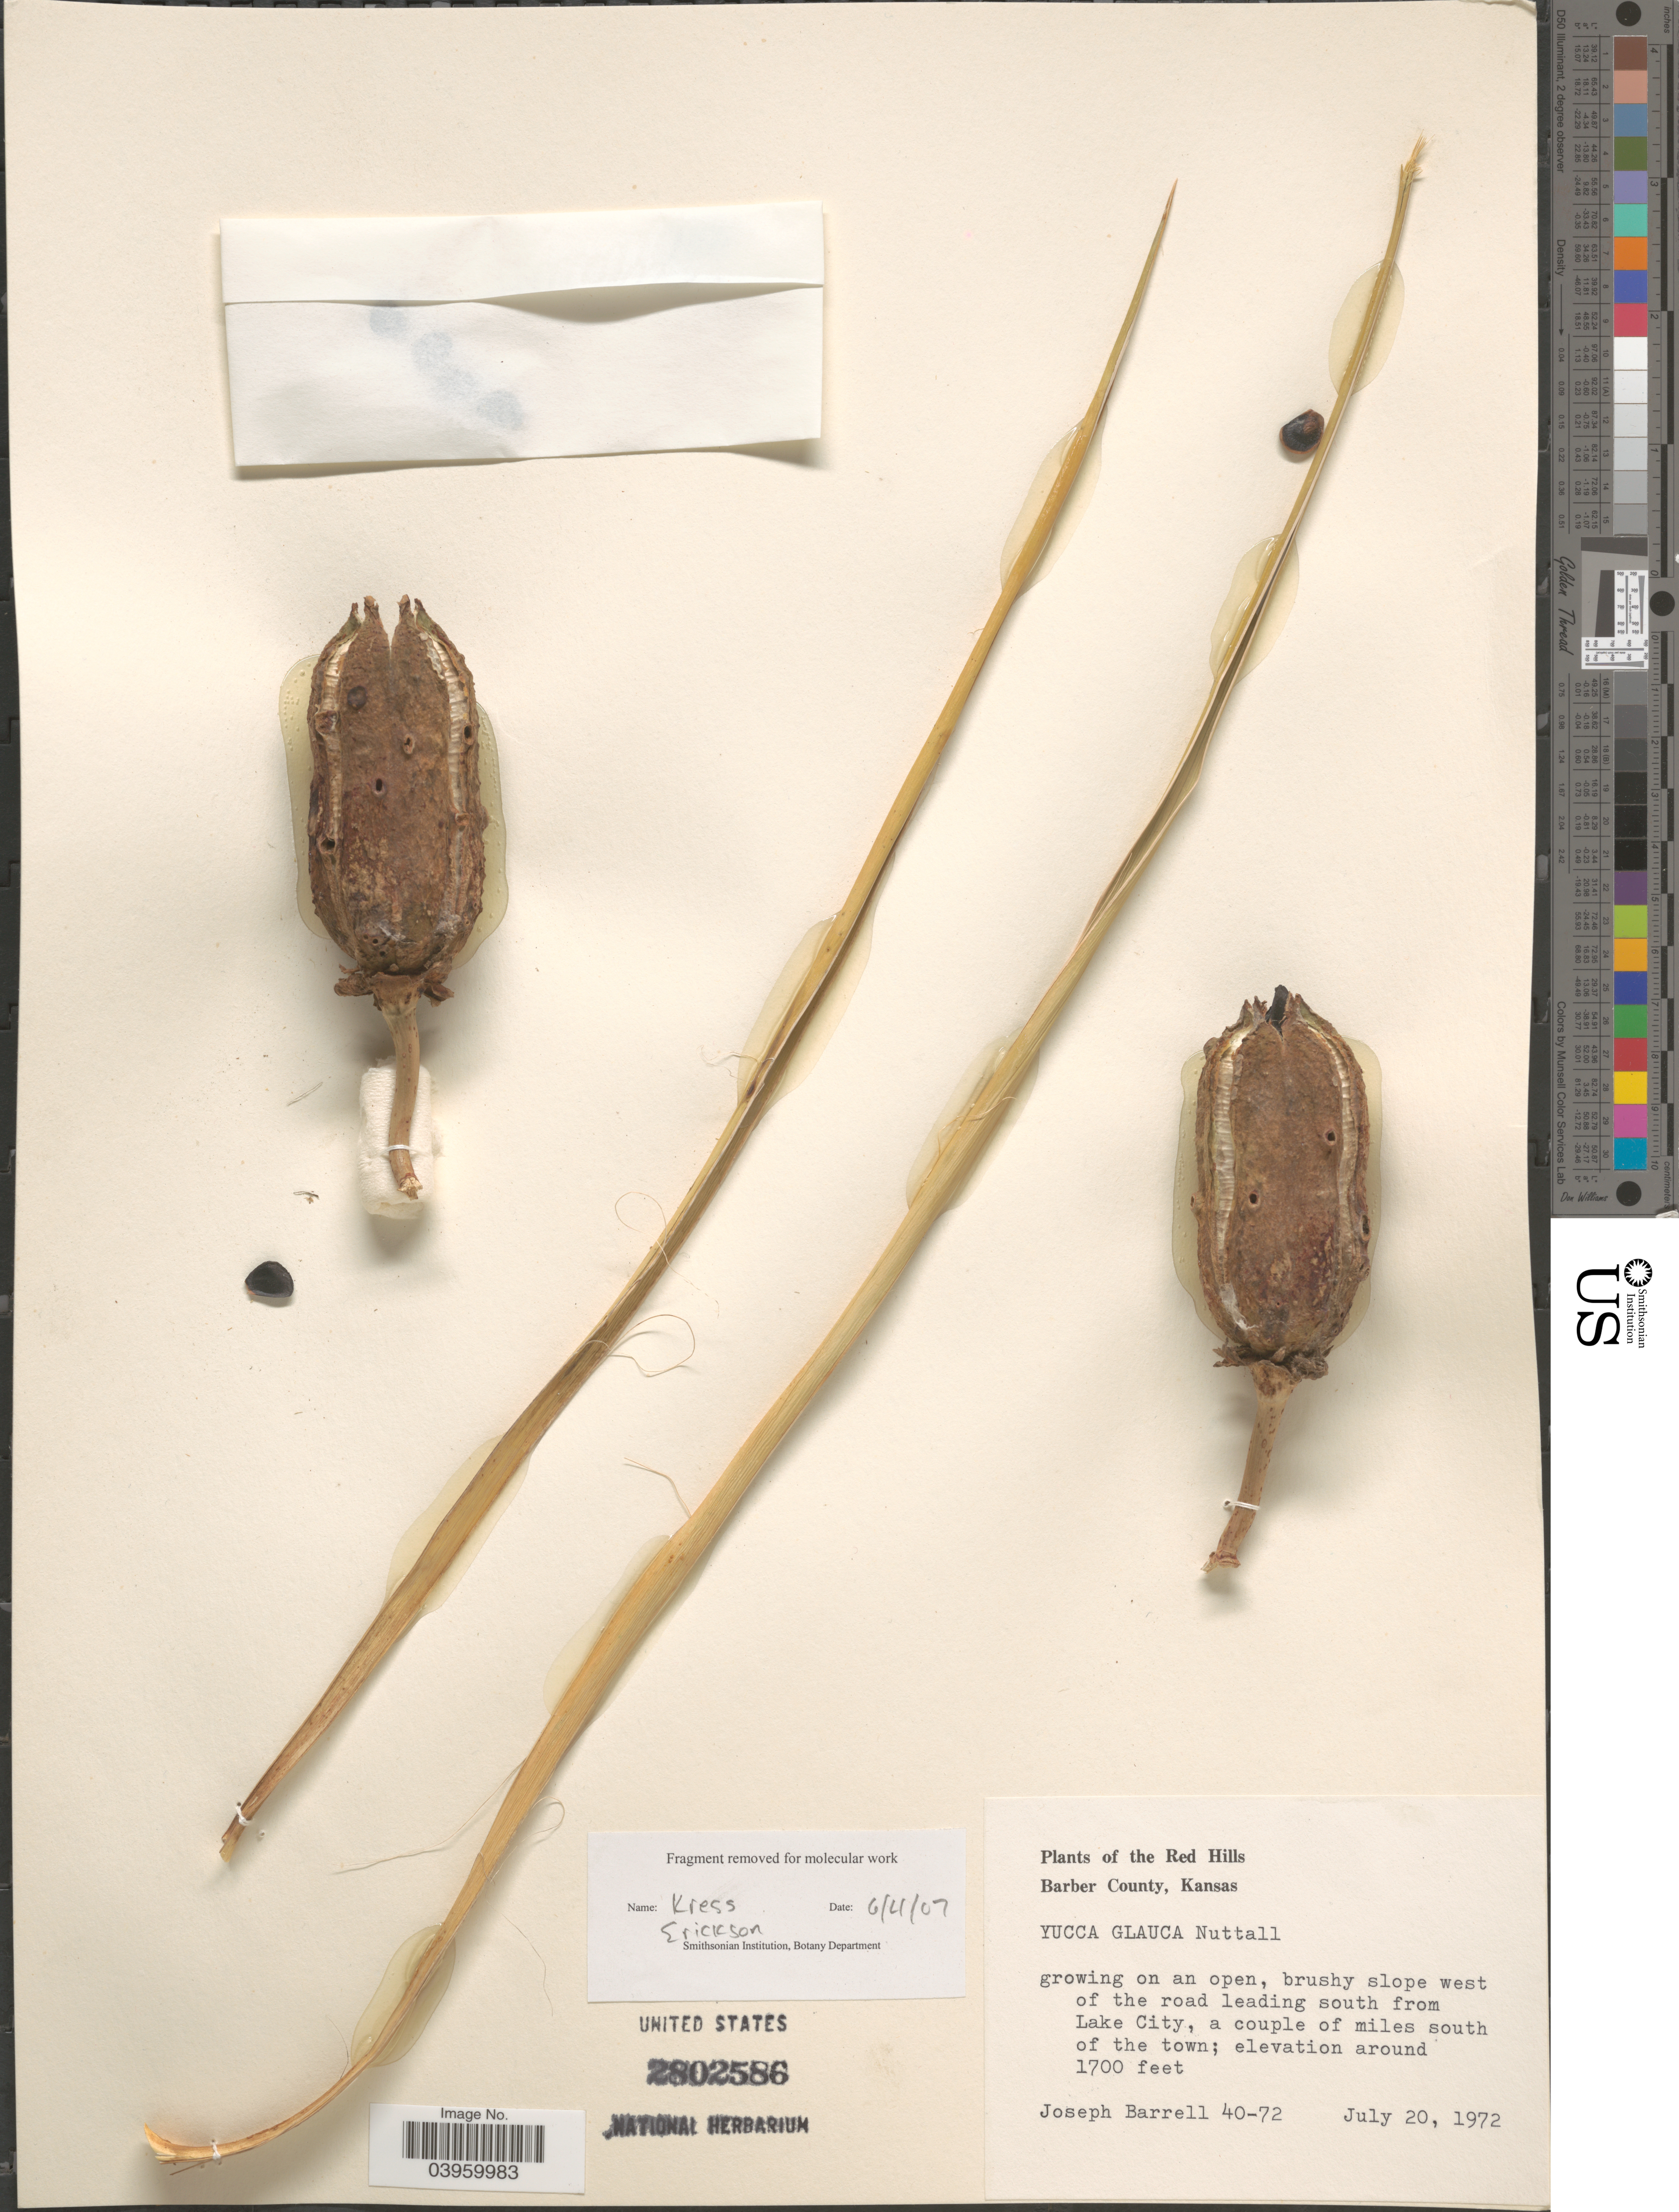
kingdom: Plantae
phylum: Tracheophyta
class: Liliopsida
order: Asparagales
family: Asparagaceae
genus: Yucca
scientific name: Yucca glauca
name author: Nutt.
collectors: J. Barrell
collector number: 40-72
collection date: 1972-07-20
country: United States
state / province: Kansas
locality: Red Hill. Barber County. Growing on an open, brushy slope west of the road leading south from Lake City, a couple of miles south of the town.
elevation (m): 518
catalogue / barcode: US 2802586